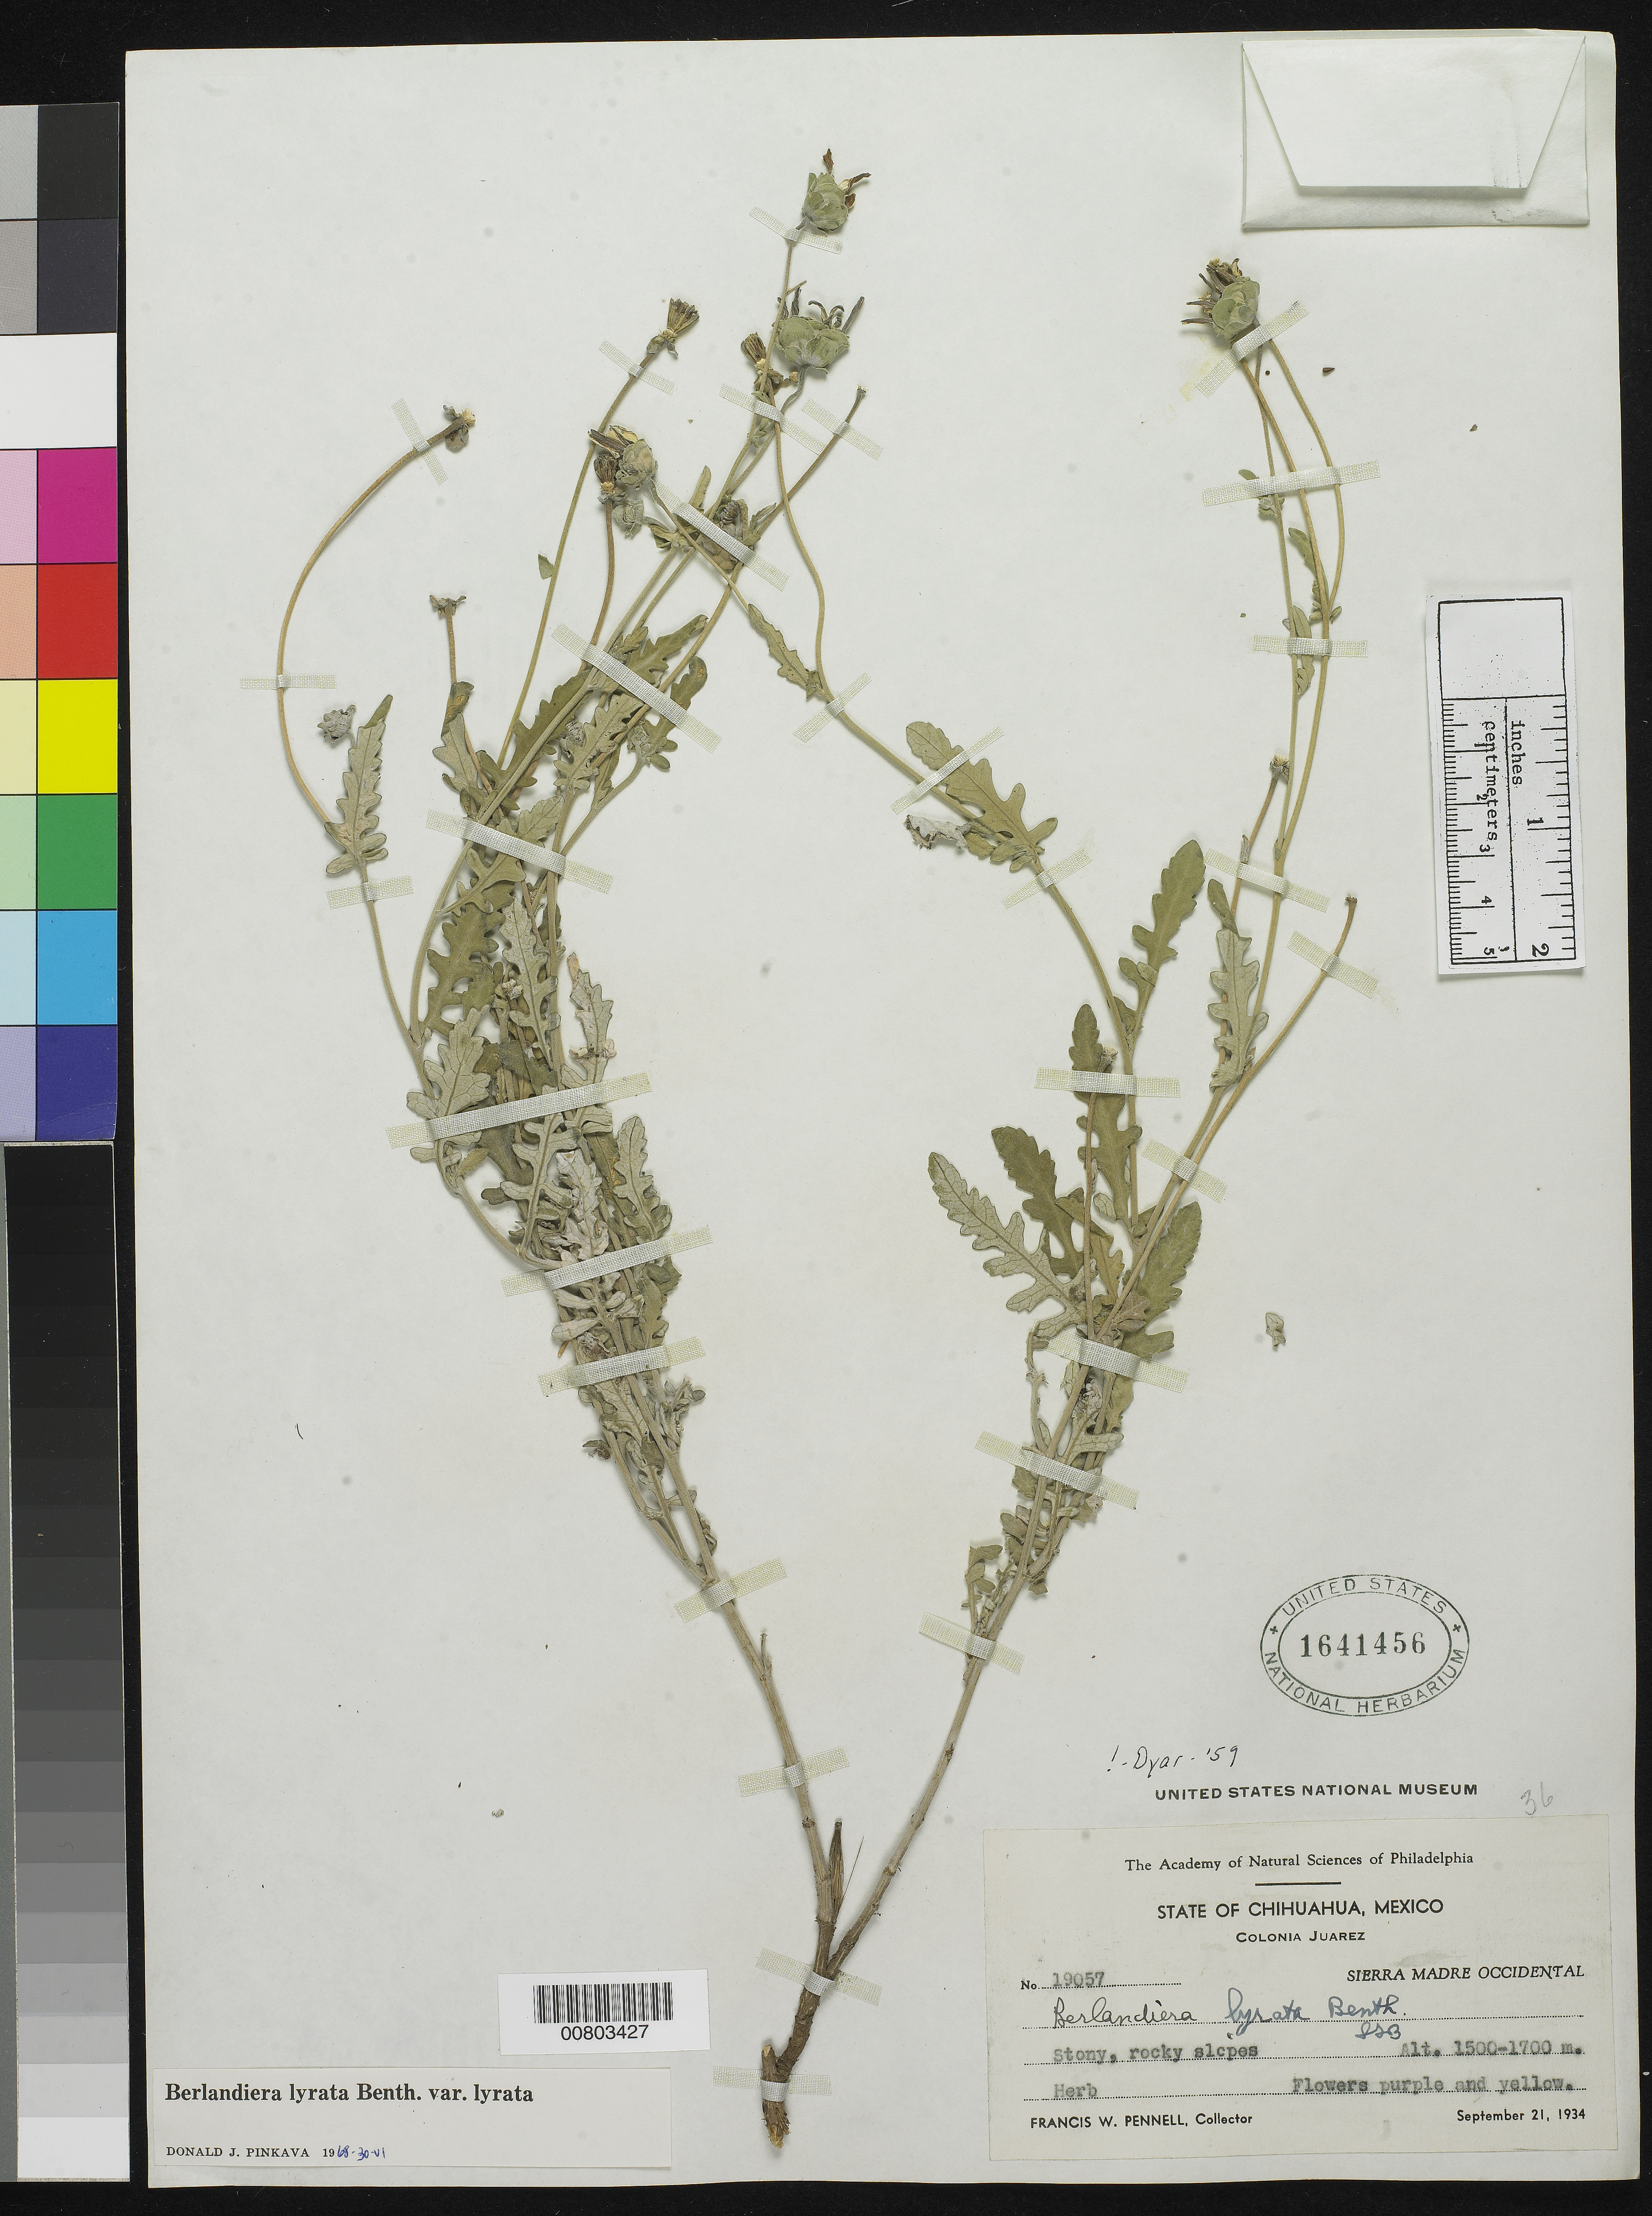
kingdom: Plantae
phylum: Tracheophyta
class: Magnoliopsida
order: Asterales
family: Asteraceae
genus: Berlandiera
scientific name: Berlandiera lyrata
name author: Benth.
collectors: F. W. Pennell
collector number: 19057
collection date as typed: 21 Sep 1934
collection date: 1934-09-21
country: Mexico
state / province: Chihuahua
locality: Colonia Juarez, Chihuahua.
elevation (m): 1700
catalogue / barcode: US 1641456